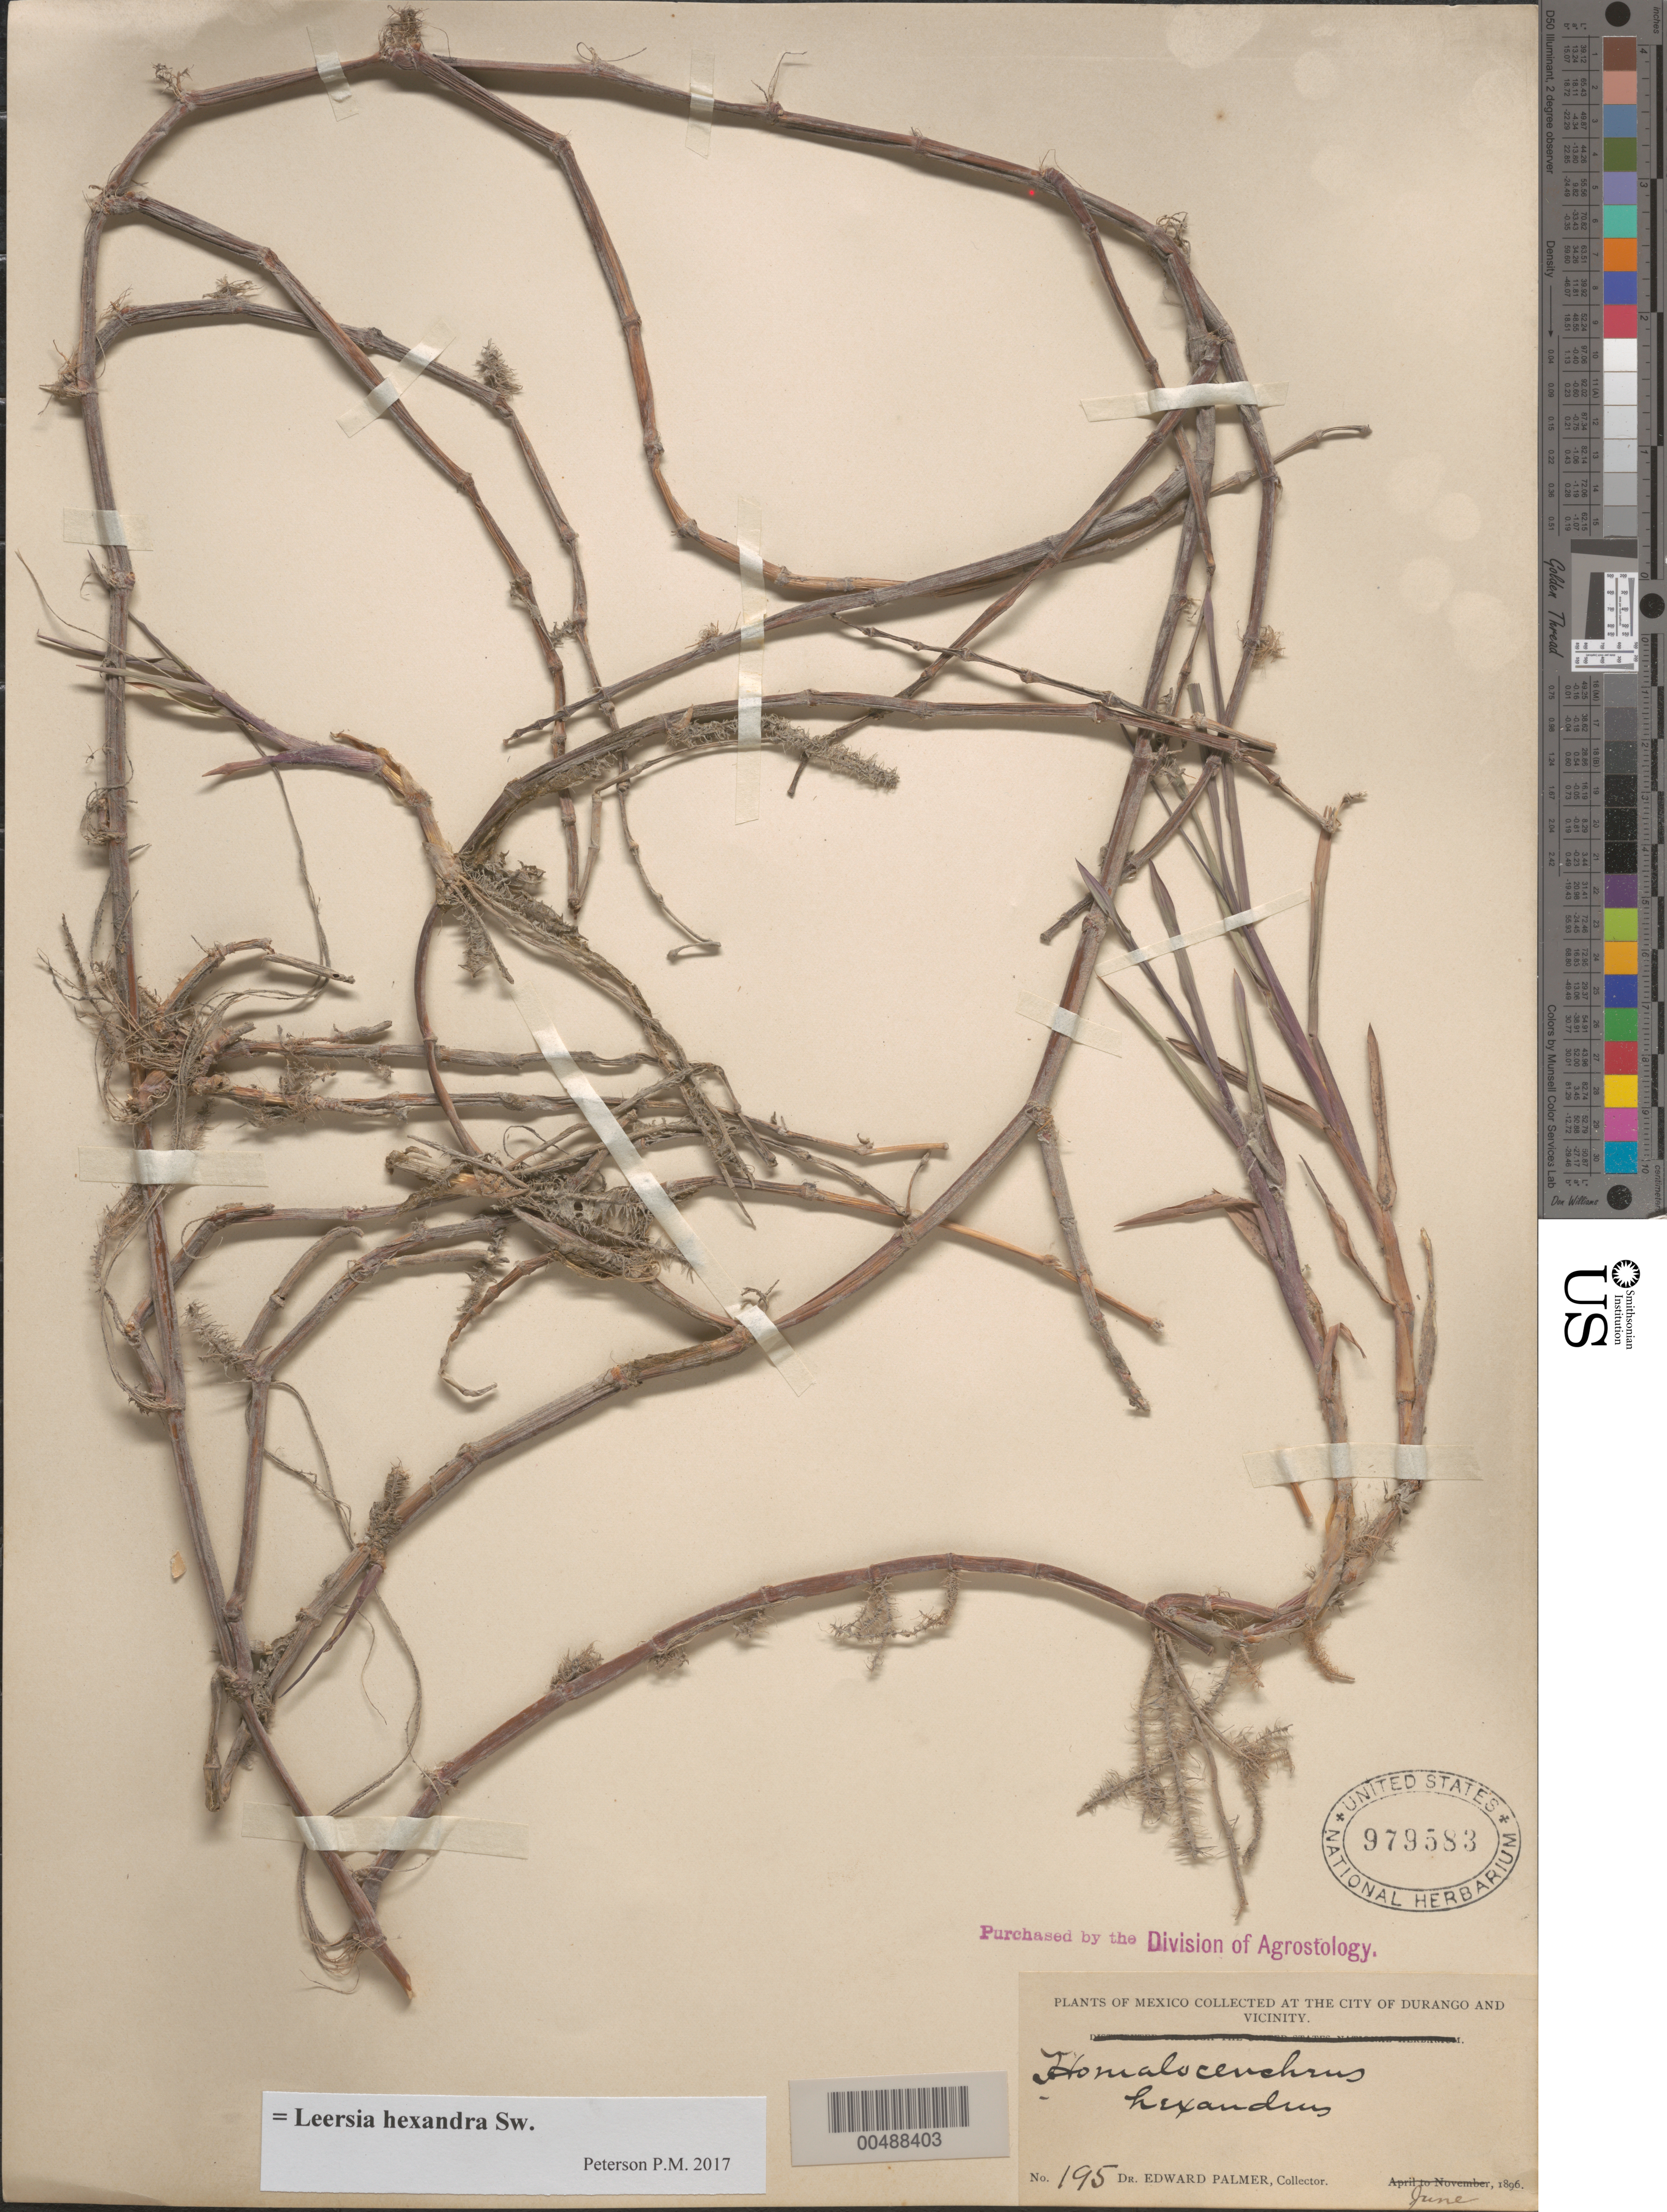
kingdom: Plantae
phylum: Tracheophyta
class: Liliopsida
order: Poales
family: Poaceae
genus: Leersia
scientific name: Leersia hexandra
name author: Sw.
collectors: E. Palmer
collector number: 195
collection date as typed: Jun 1896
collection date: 1896-06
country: Mexico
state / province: Durango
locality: At the city of Durango & vicinity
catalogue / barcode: US 979583